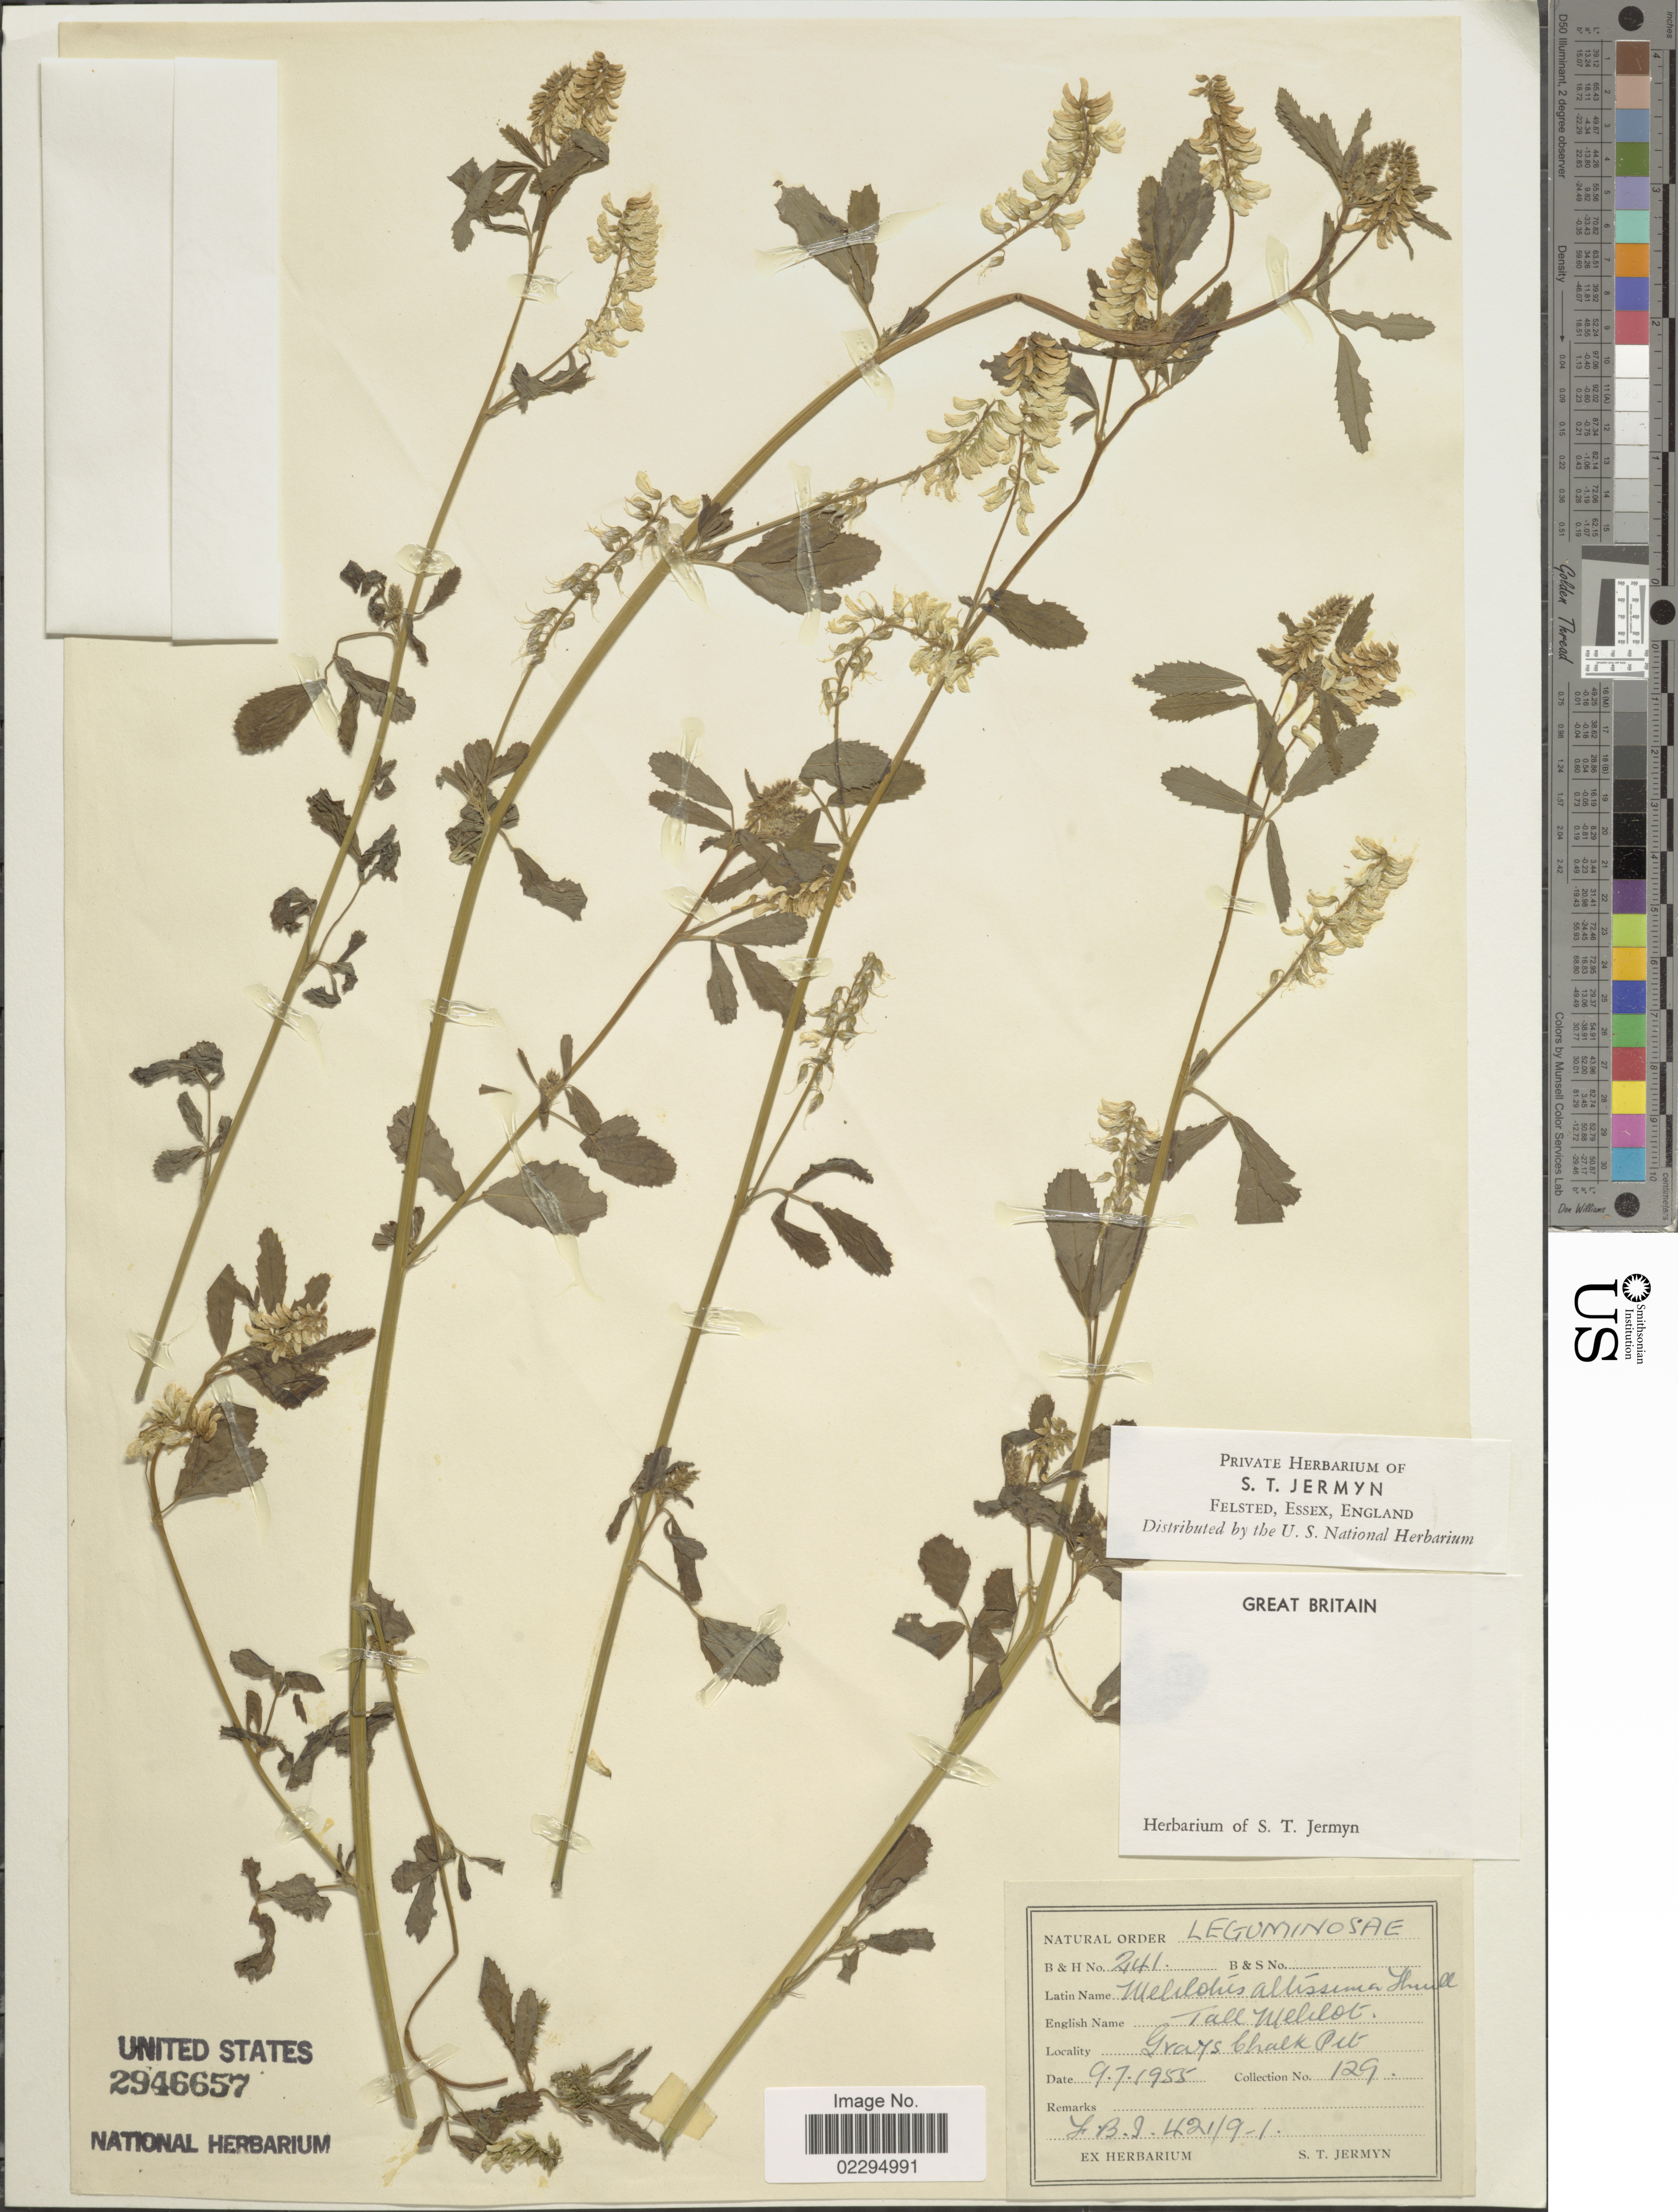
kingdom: Plantae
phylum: Tracheophyta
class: Magnoliopsida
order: Fabales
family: Fabaceae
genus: Melilotus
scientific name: Melilotus altissimus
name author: Thuill.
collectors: S. Jermyn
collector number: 129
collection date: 1955-07-09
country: United Kingdom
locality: Great Britain, Grays Chalk Pit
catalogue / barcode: US 2946657